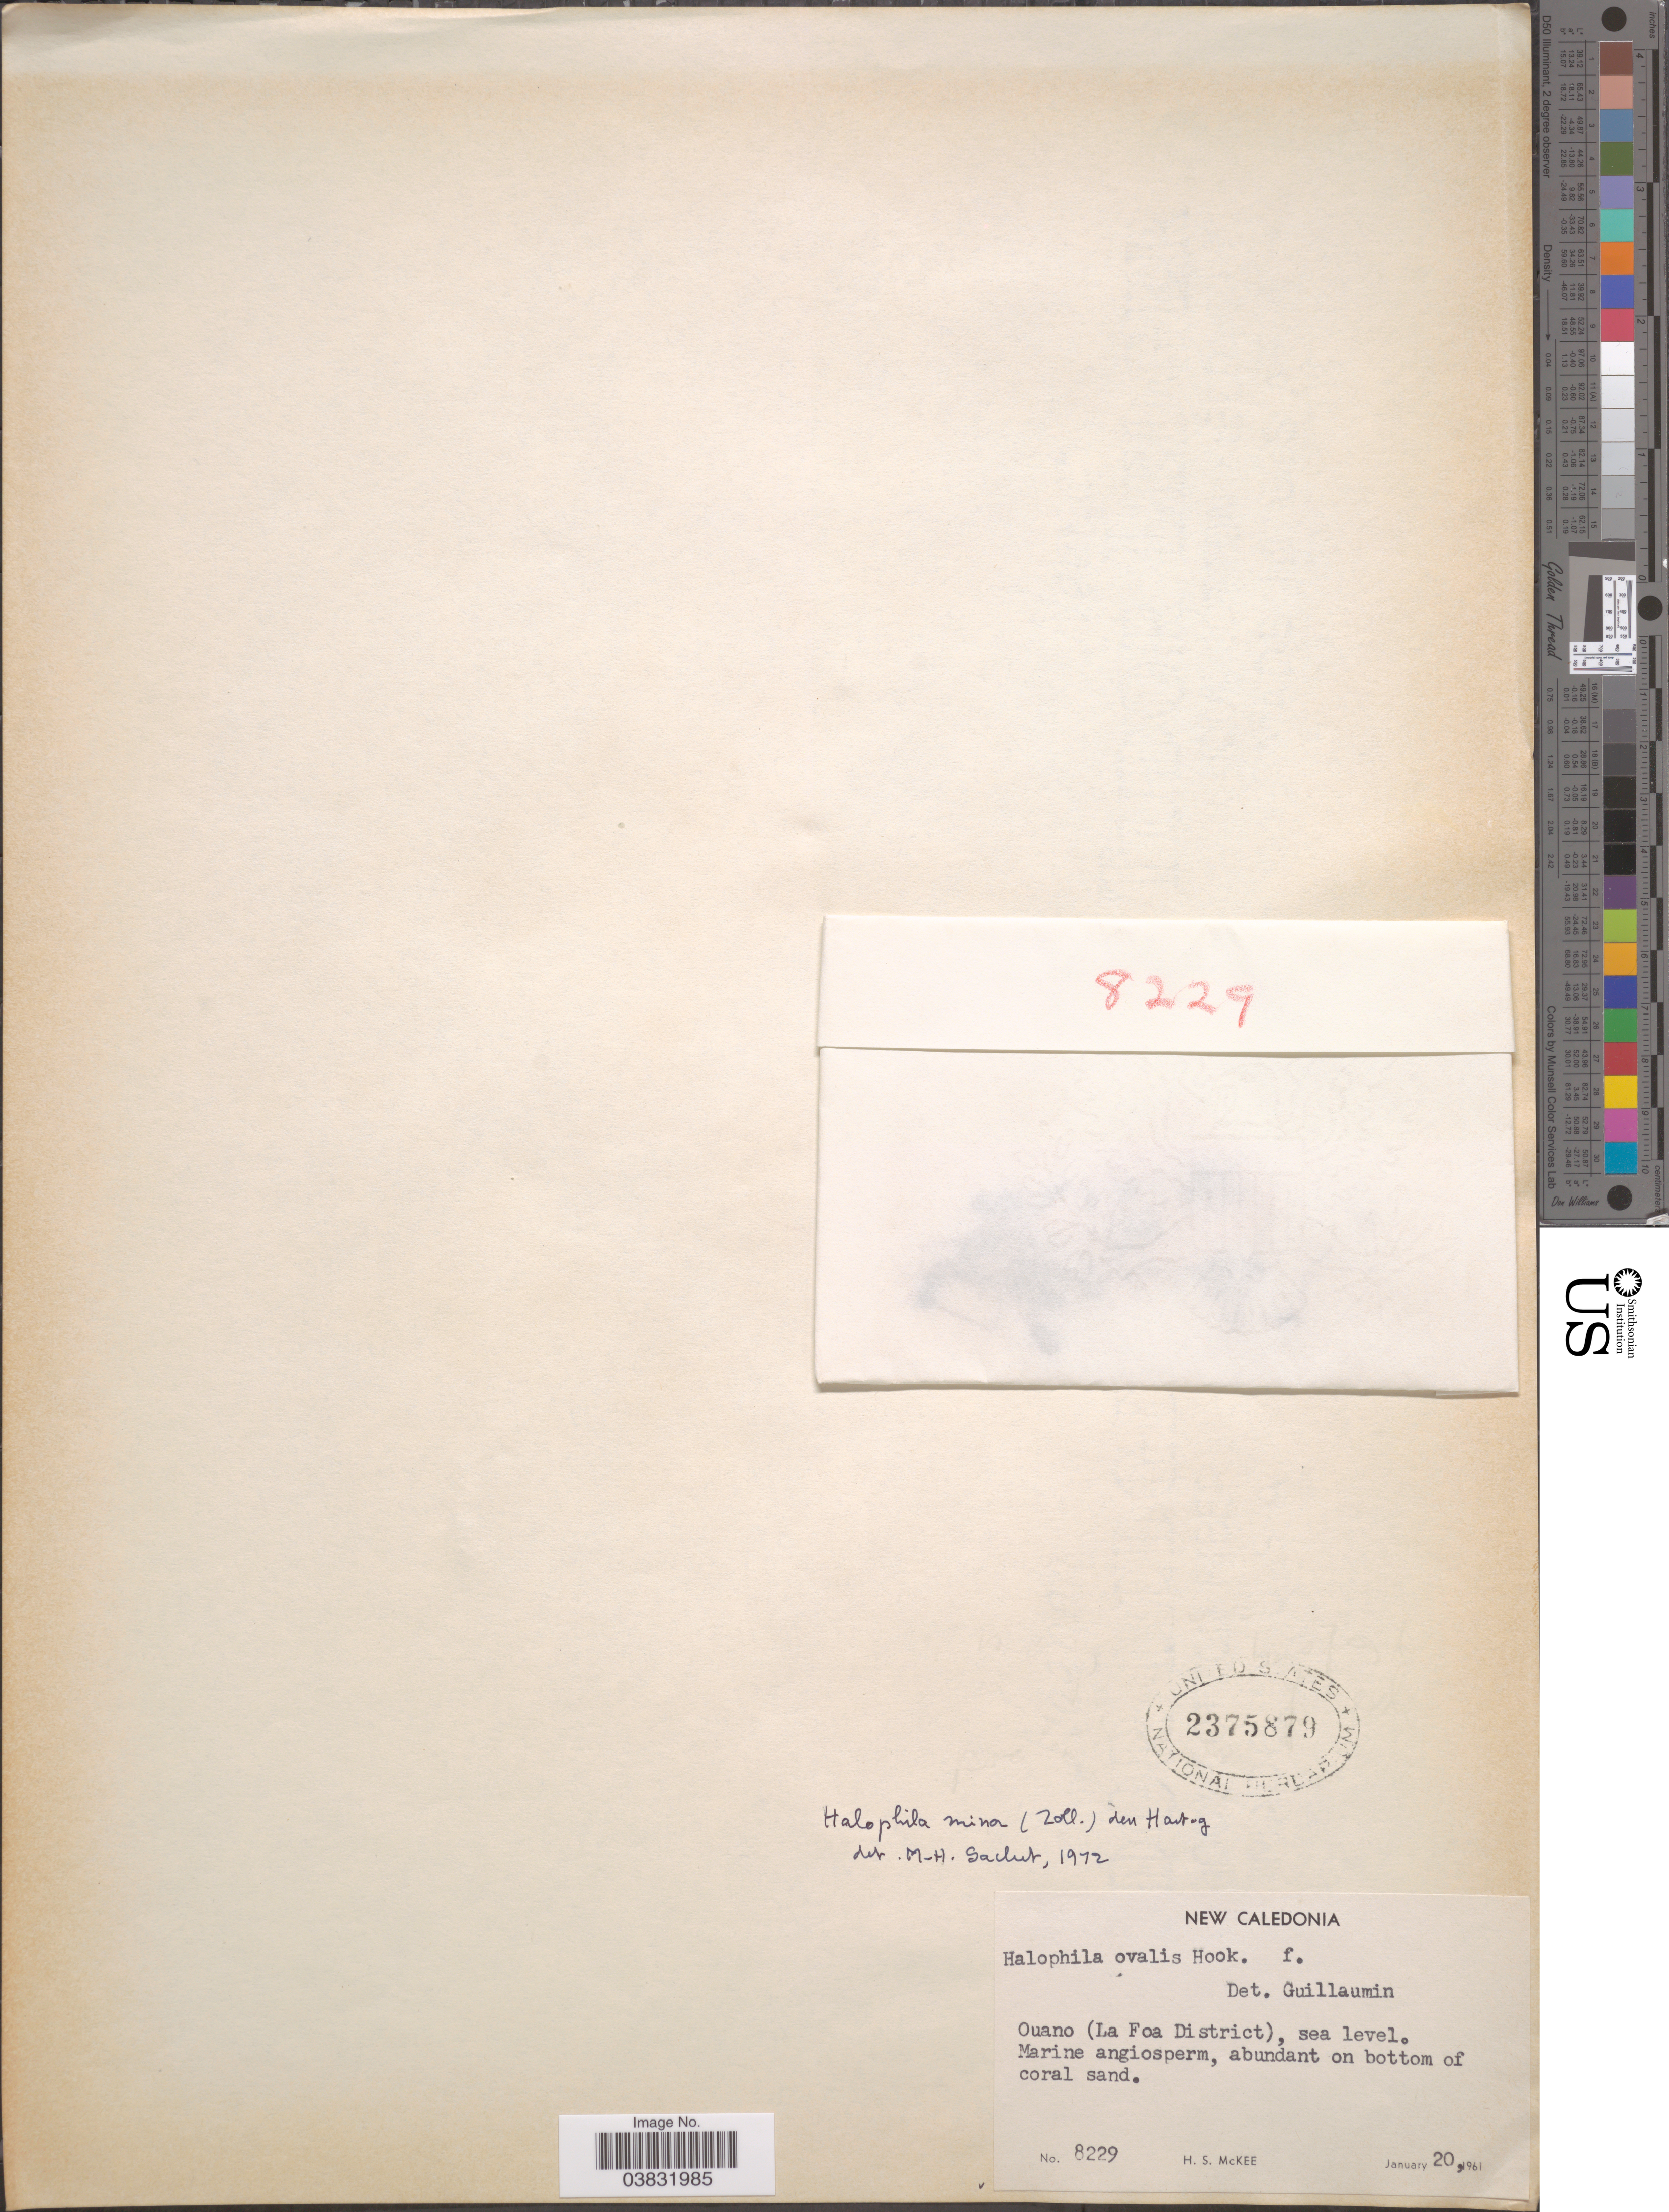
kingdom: Plantae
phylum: Tracheophyta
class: Liliopsida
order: Alismatales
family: Hydrocharitaceae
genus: Halophila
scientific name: Halophila ovalis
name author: (R. Br.) Hook. f.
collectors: H. S. McKee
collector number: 8229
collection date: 1961-01-20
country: New Caledonia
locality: Ouano (La Foa District).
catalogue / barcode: US 2375879